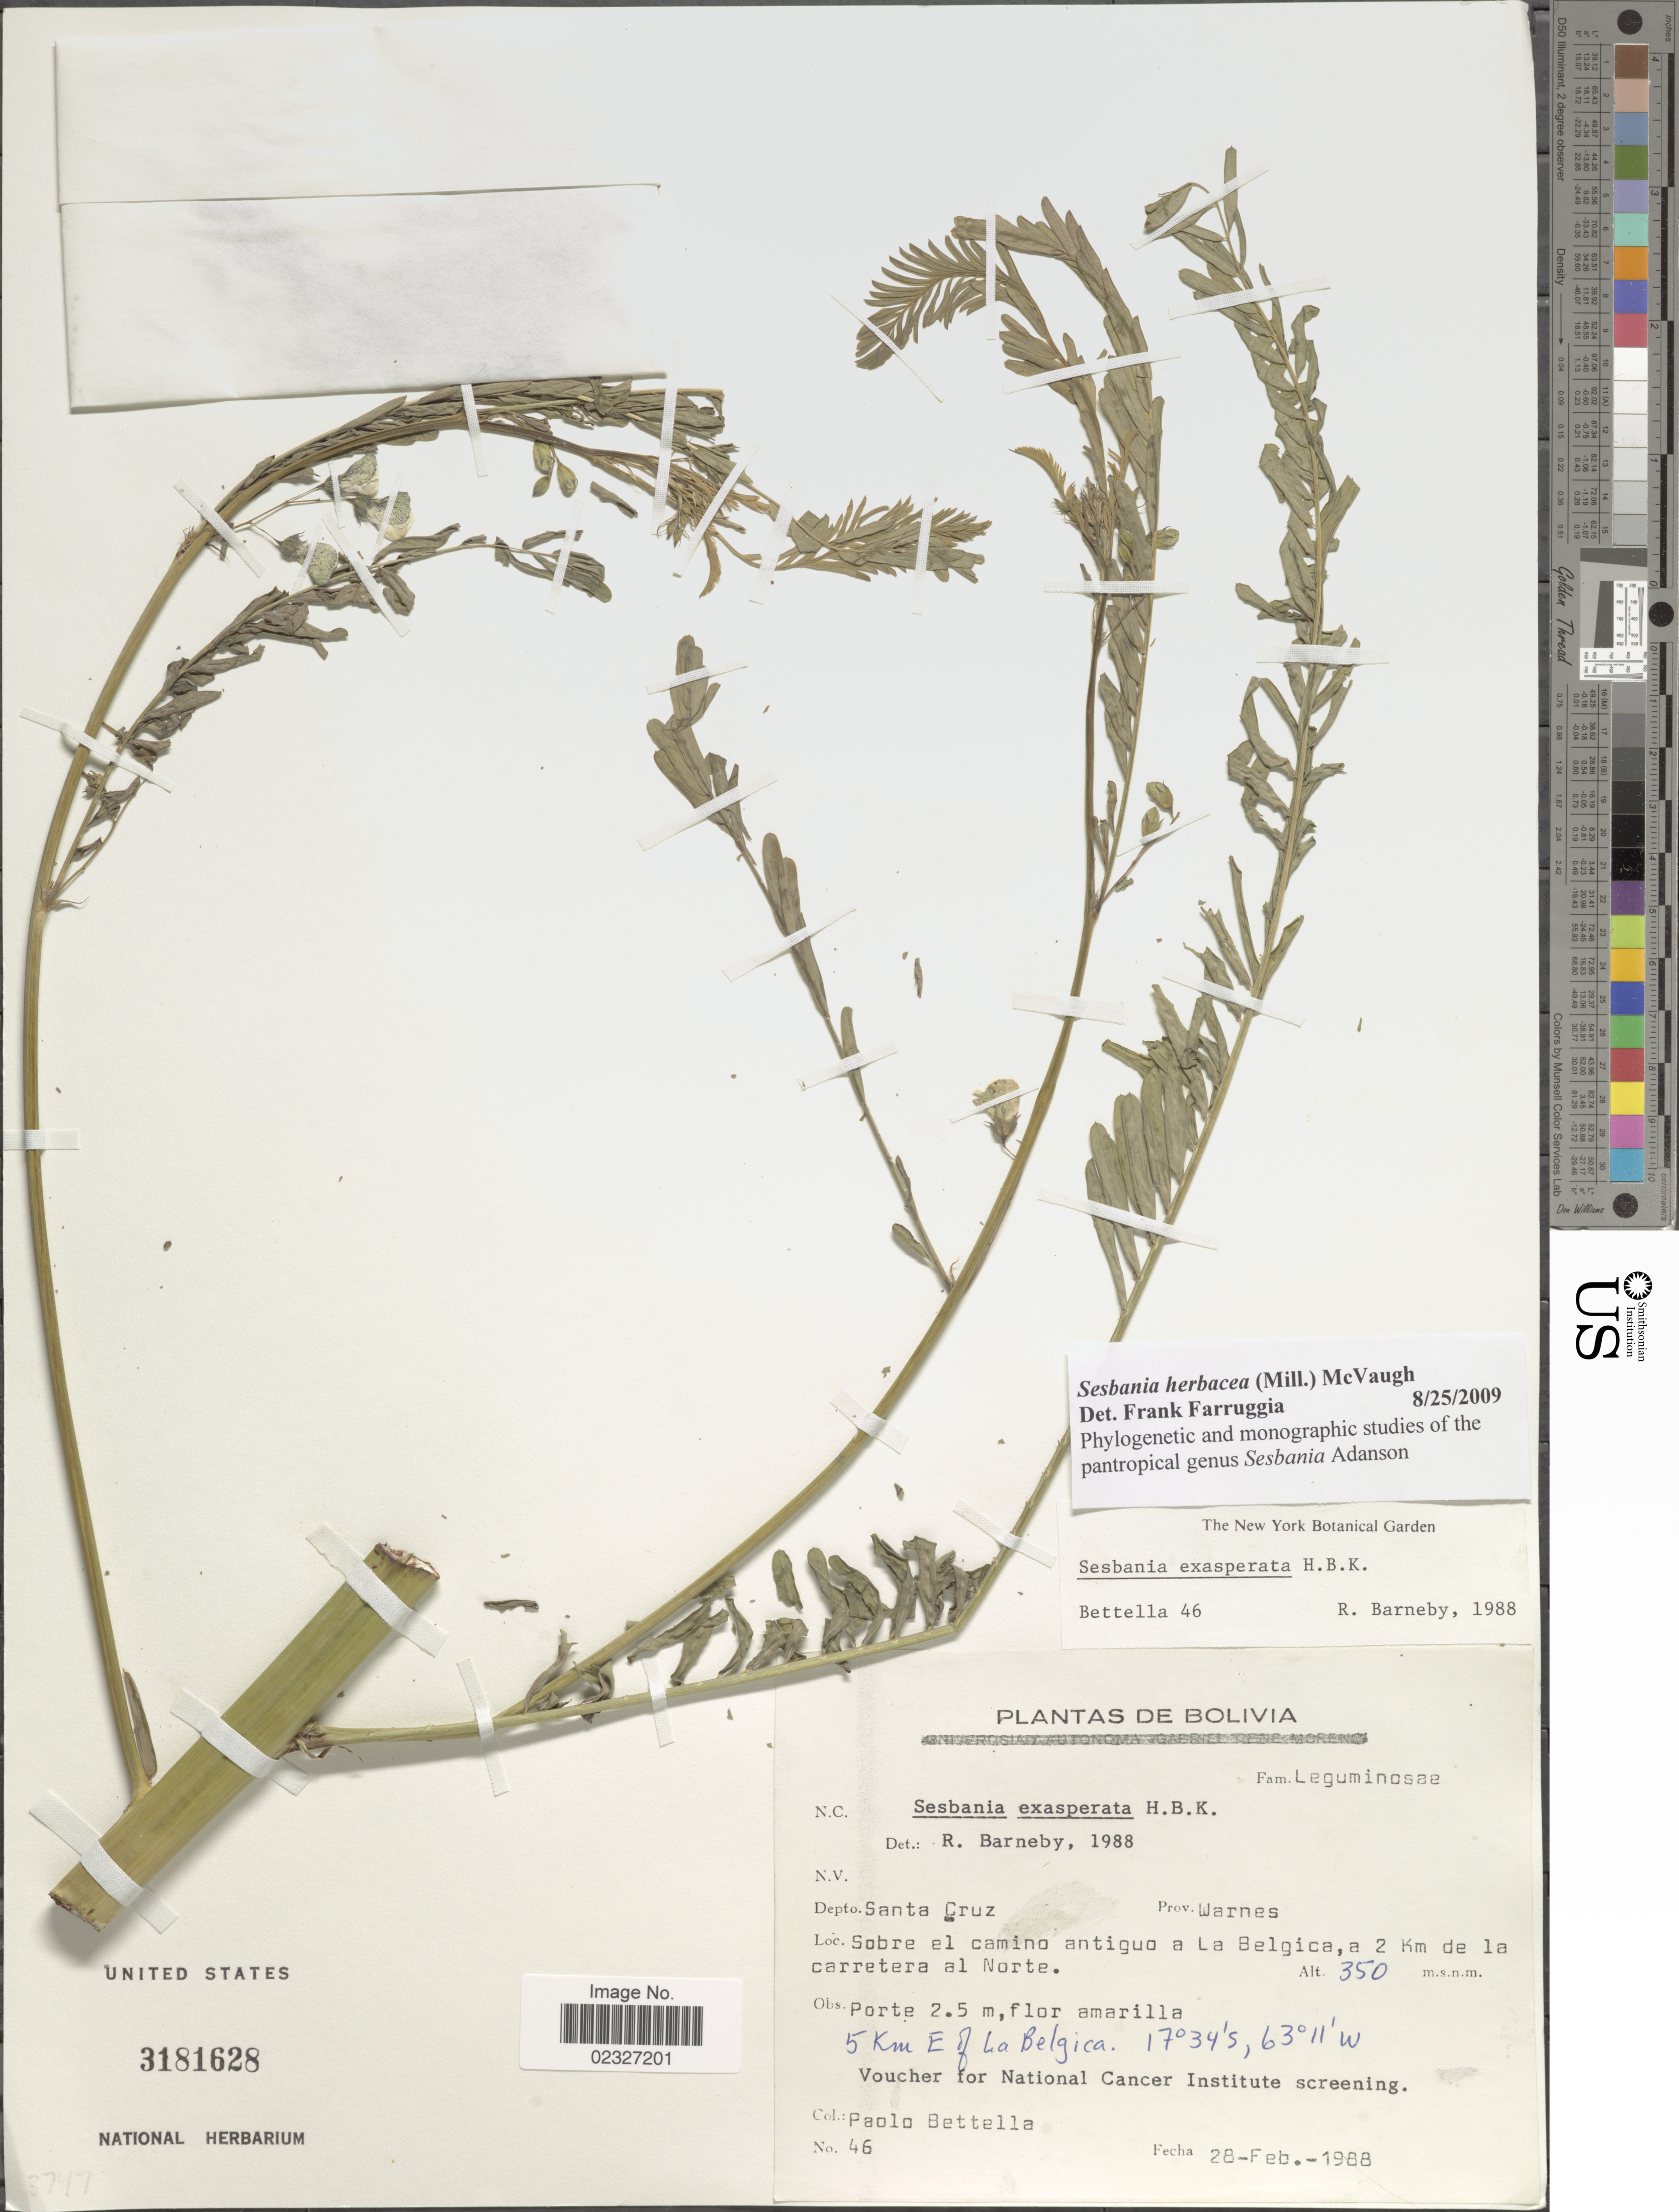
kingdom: Plantae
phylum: Tracheophyta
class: Magnoliopsida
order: Fabales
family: Fabaceae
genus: Sesbania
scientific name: Sesbania herbacea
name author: (Mill.) McVaugh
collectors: P. Bettella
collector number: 46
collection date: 1988-02-28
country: Bolivia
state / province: Santa Cruz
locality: Depto Santa Cruz, Prov. Warnes, Sobre el camino antigup a La Belgica, a 2 Km de la carretera al Norte, 5 Km E of La Belgica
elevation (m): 350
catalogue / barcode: US 3181628